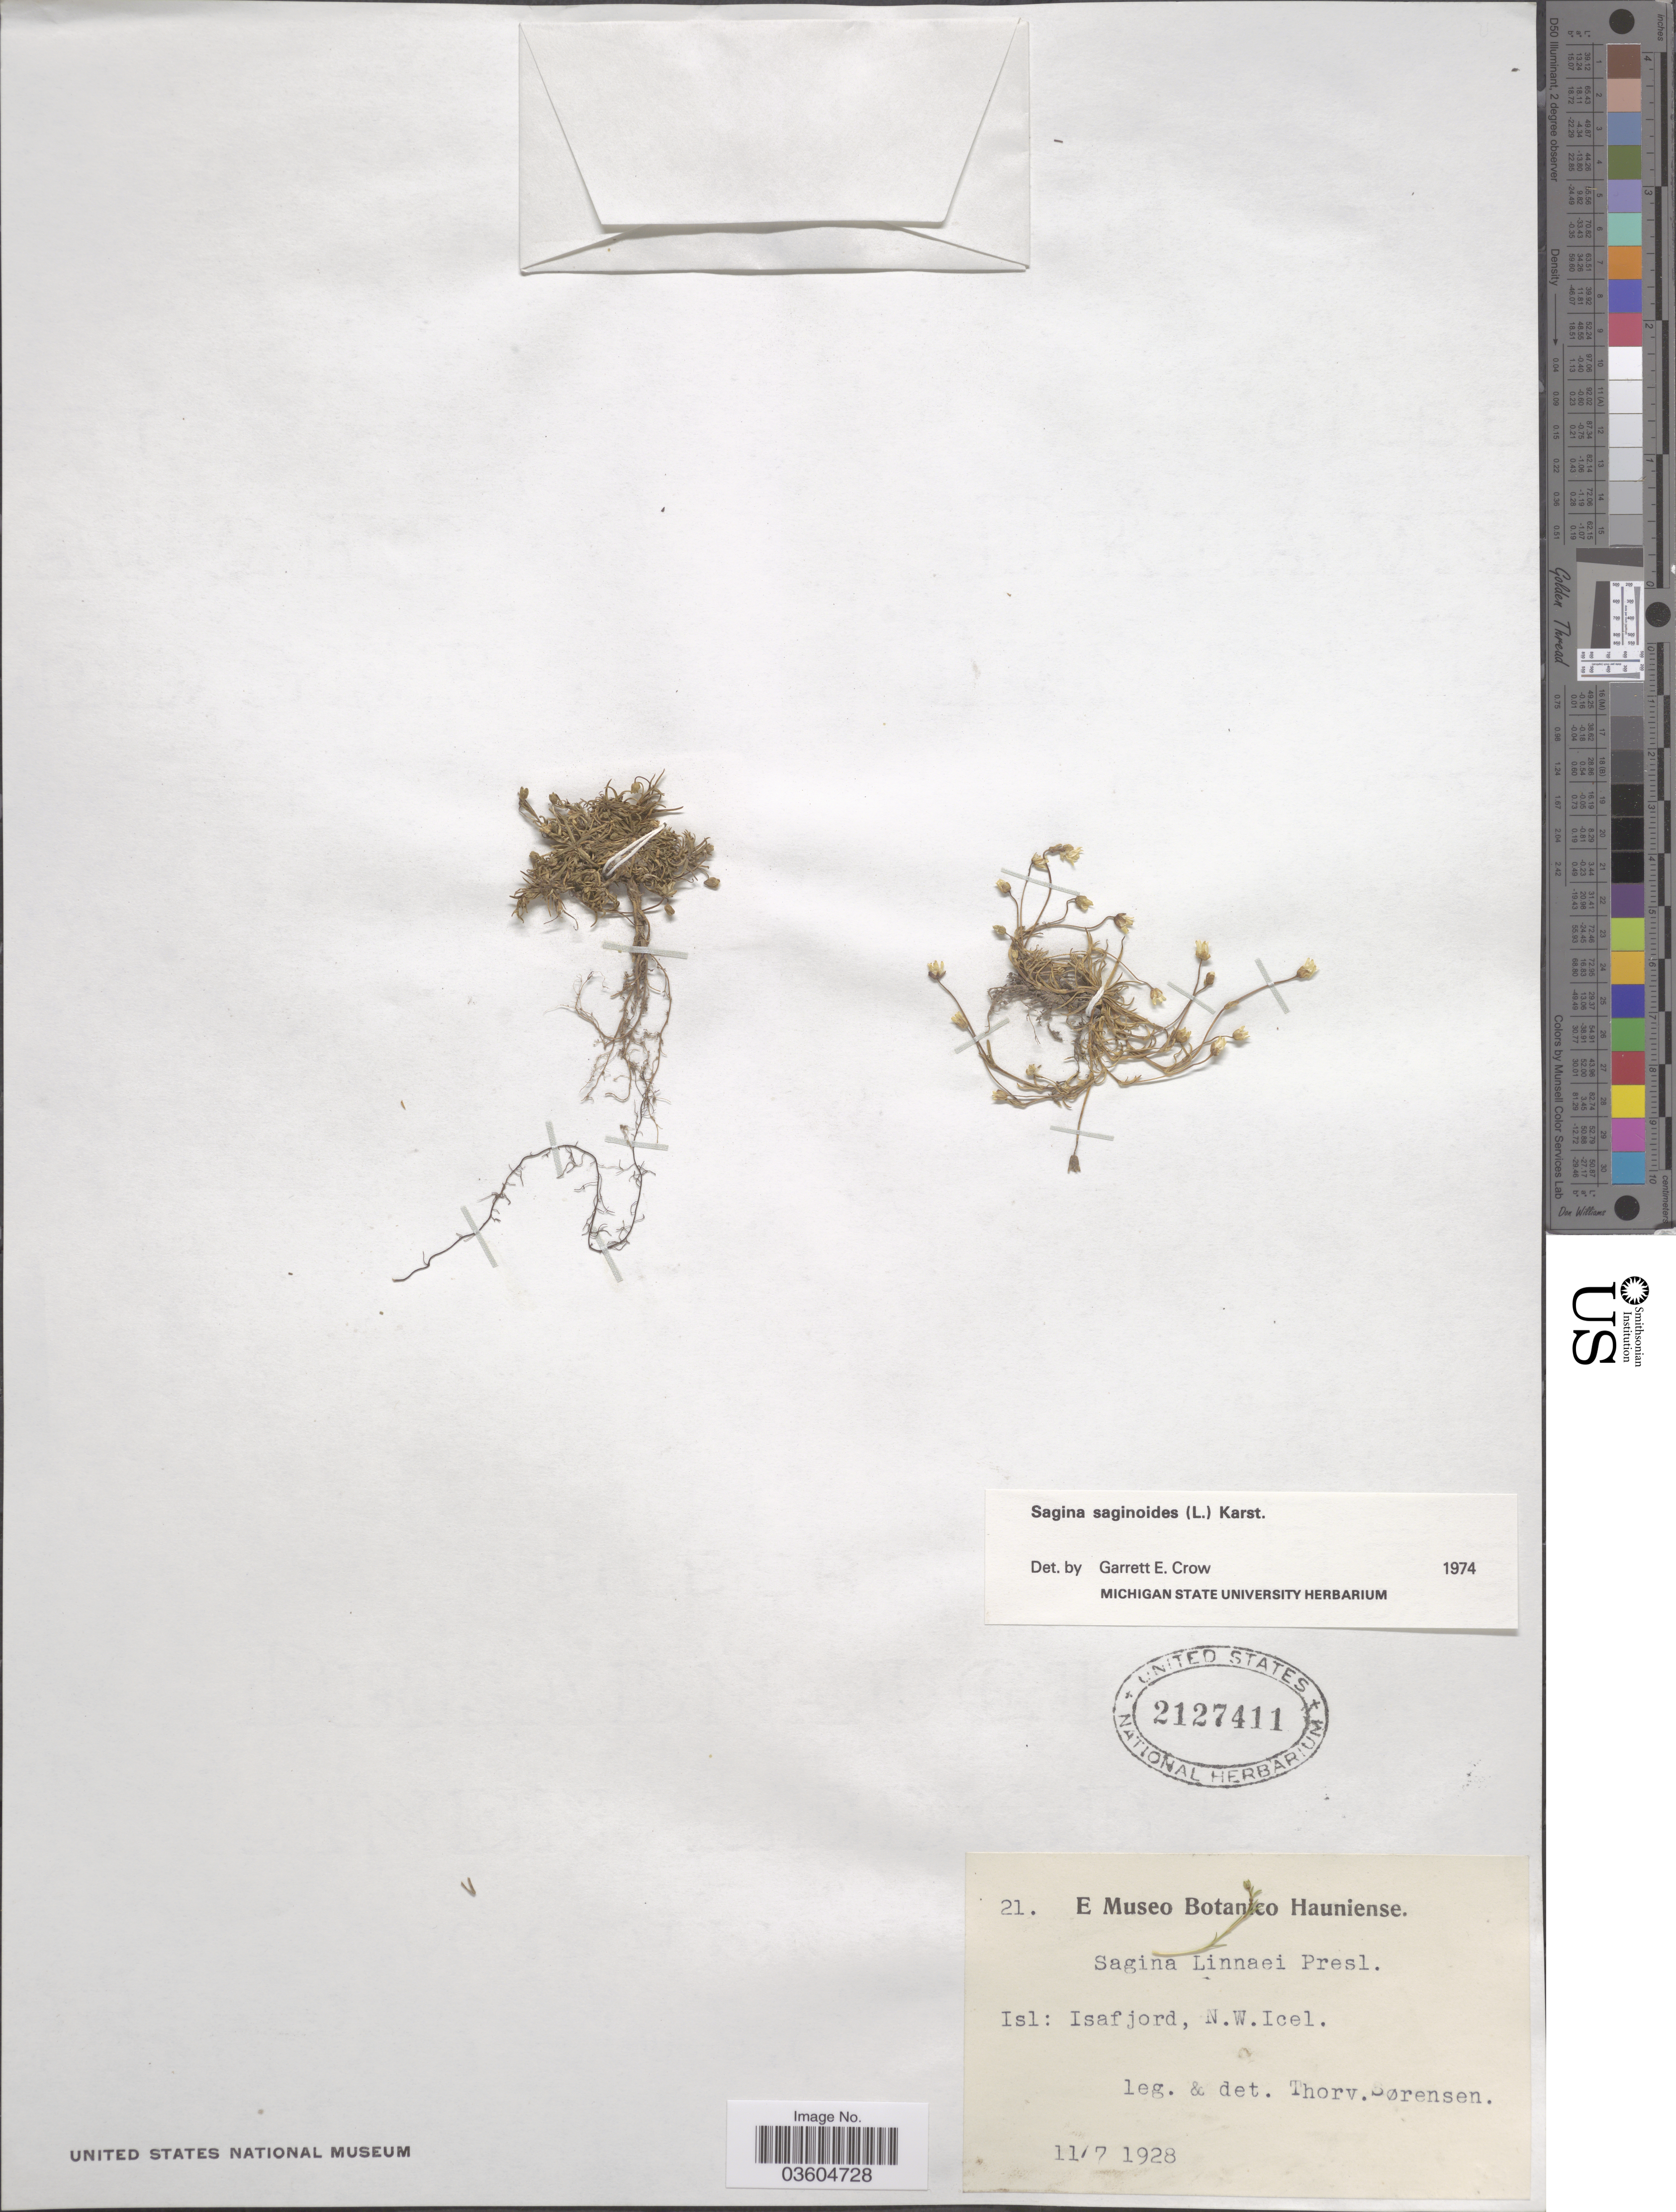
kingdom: Plantae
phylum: Tracheophyta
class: Magnoliopsida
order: Caryophyllales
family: Caryophyllaceae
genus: Sagina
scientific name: Sagina saginoides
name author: (L.) H. Karst.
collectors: T. Sorensen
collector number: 21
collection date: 1928-07-11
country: Iceland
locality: Isl: Isafjord, N.W. Icel.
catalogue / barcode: US 2127411